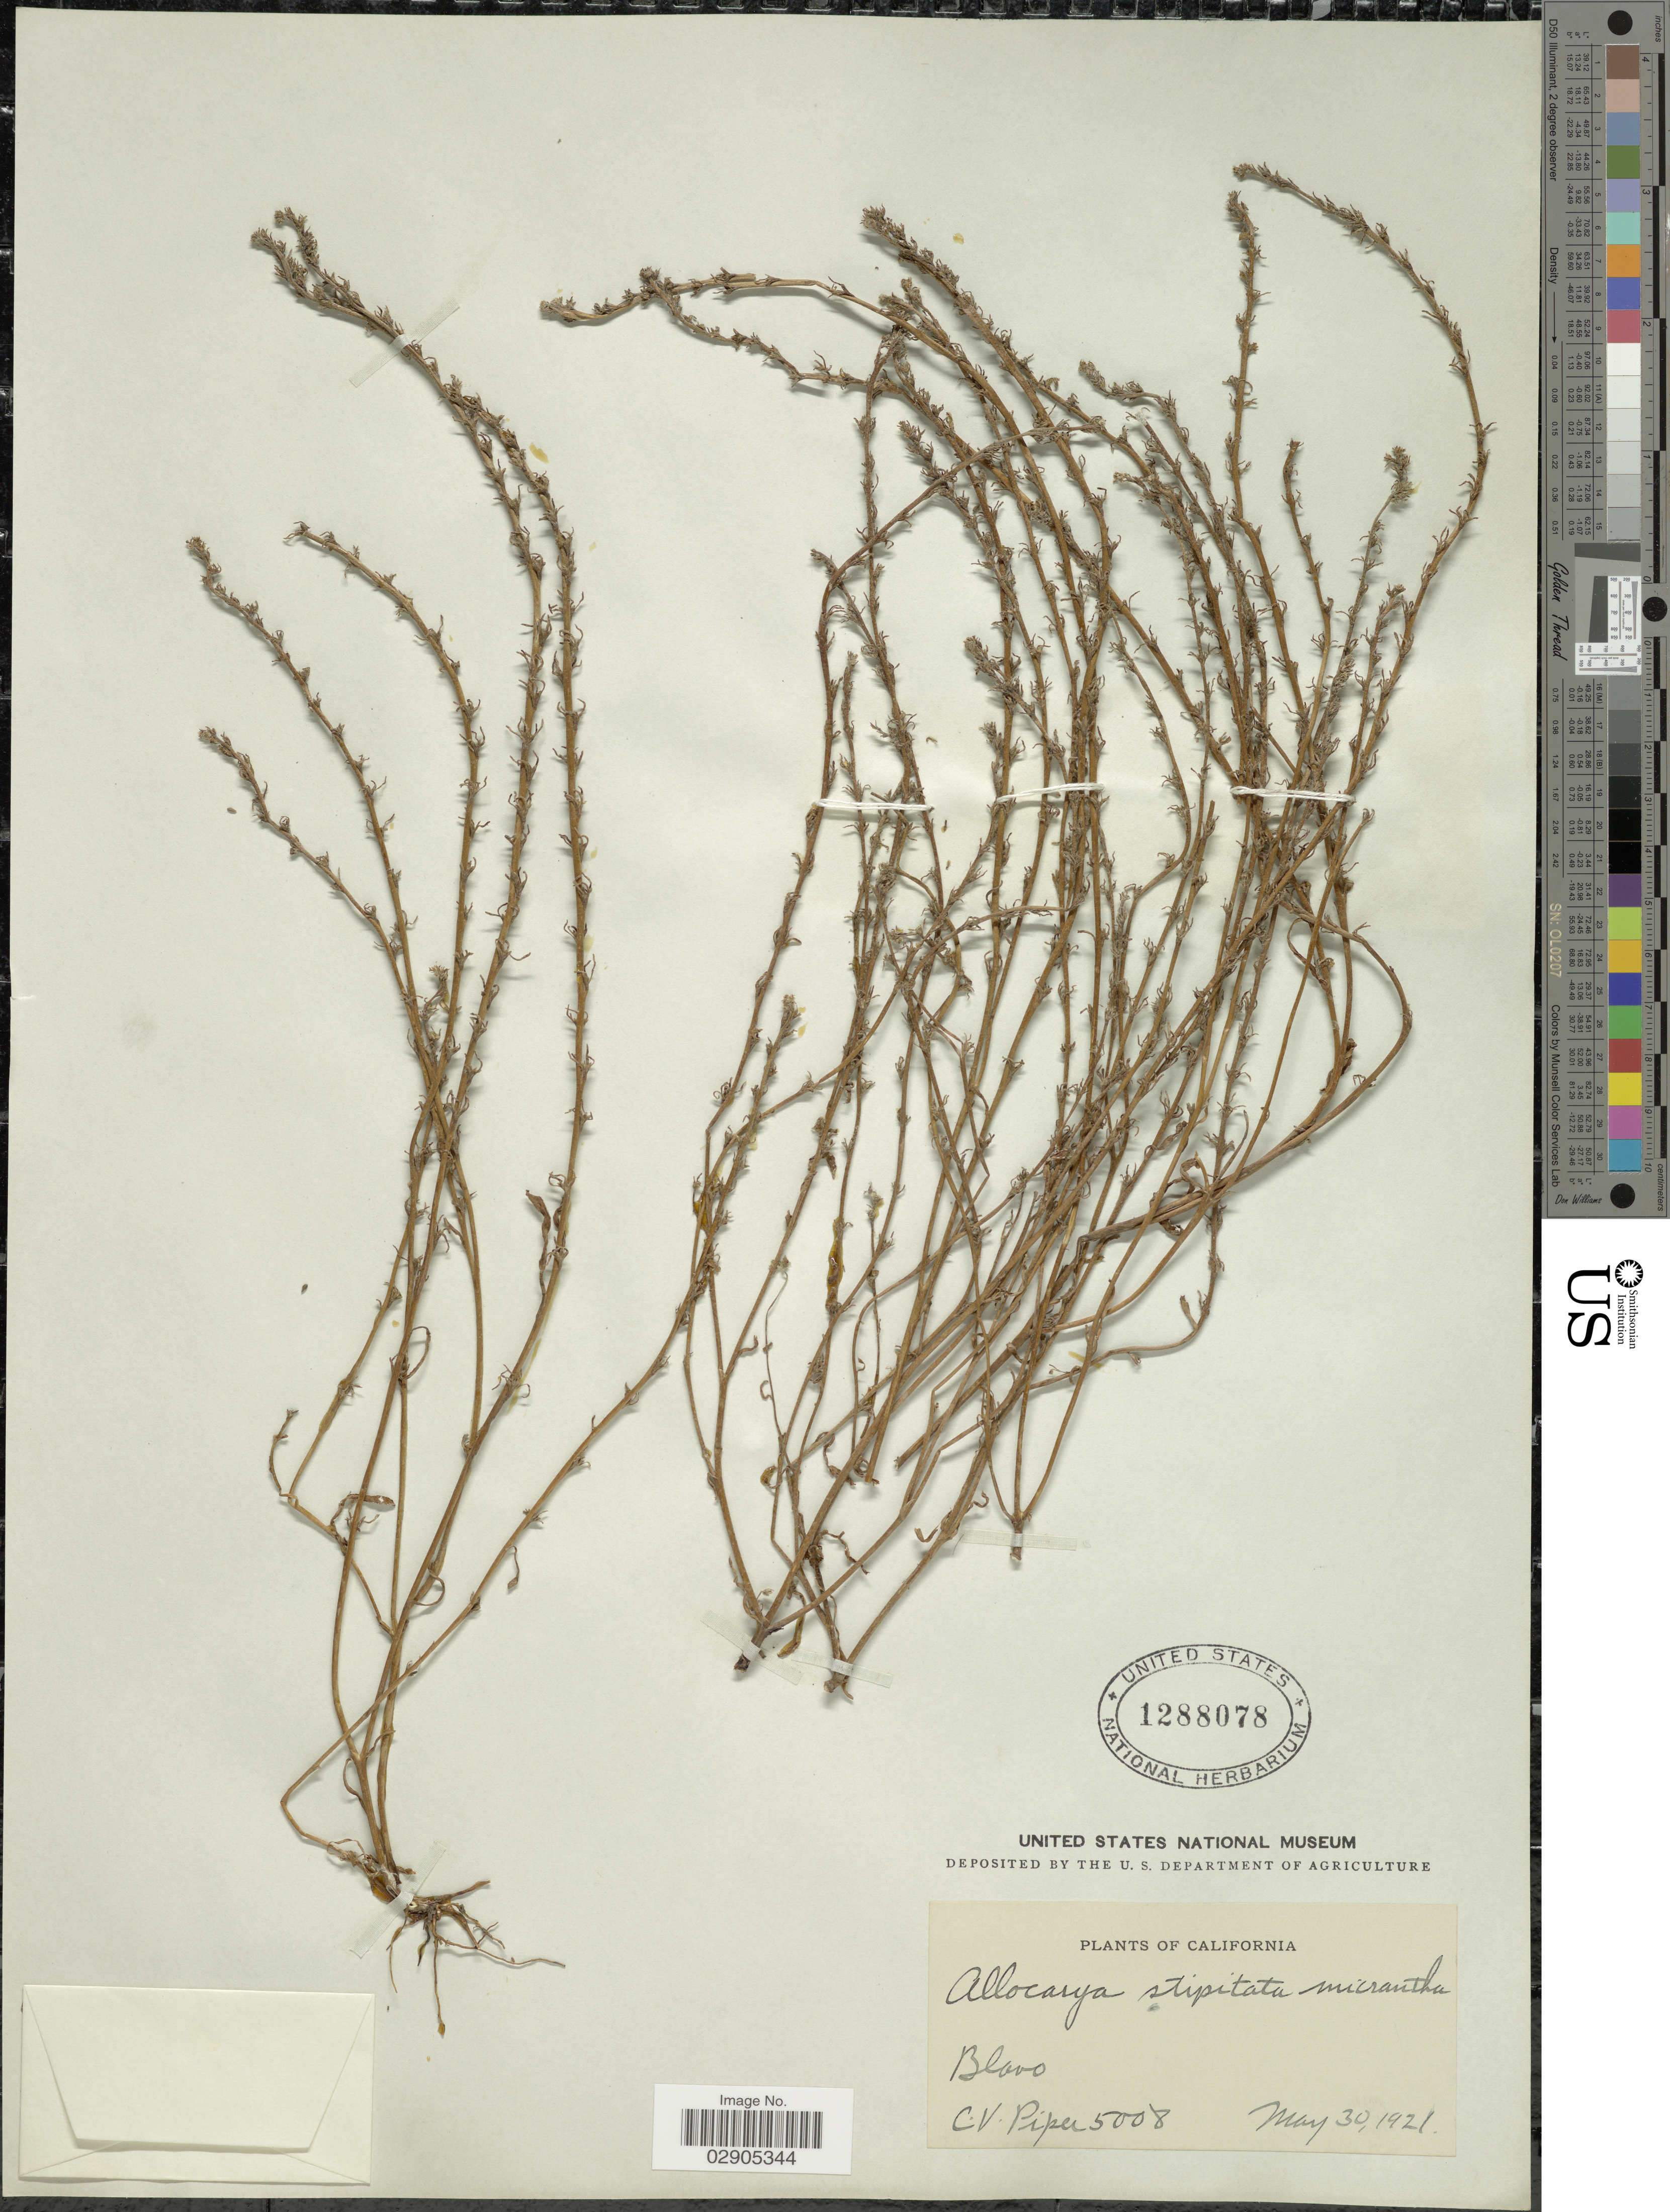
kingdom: Plantae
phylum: Tracheophyta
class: Magnoliopsida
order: Boraginales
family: Boraginaceae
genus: Allocarya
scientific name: Allocarya stipitata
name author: Greene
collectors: C. V. Piper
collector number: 5008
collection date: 1921-05-30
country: United States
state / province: California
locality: Blavo.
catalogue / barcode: US 1288078